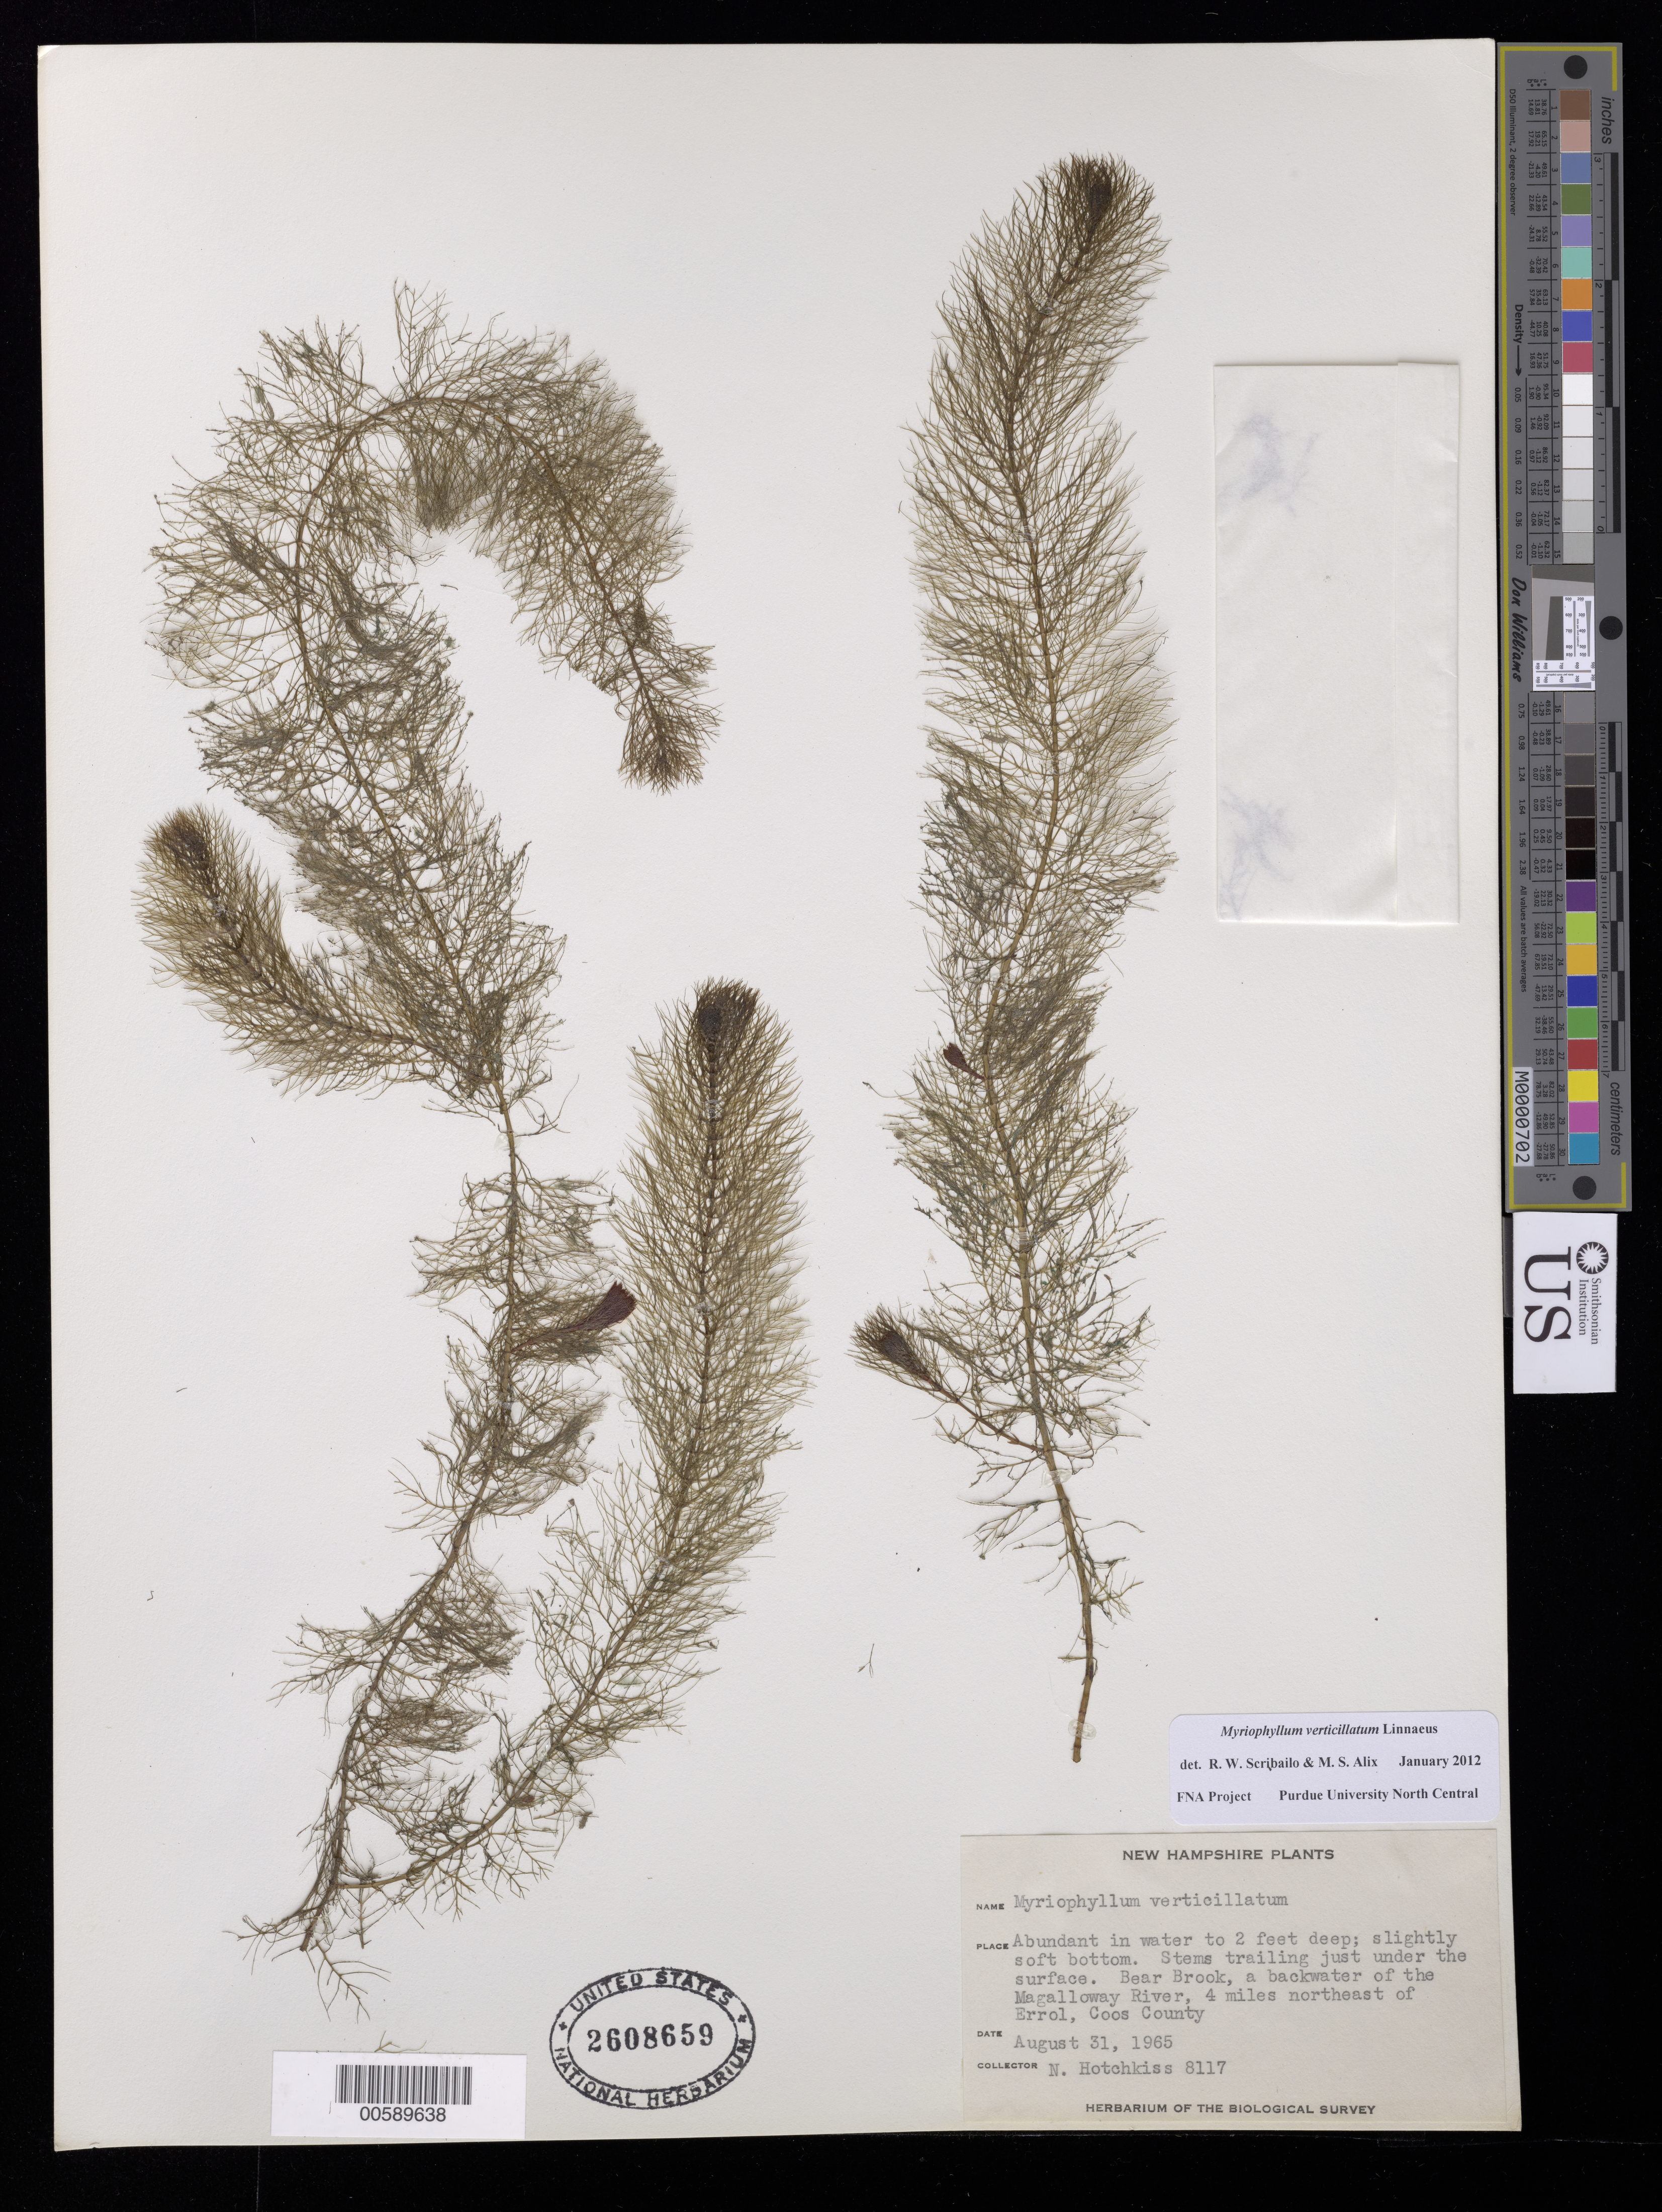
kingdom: Plantae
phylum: Tracheophyta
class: Magnoliopsida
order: Saxifragales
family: Haloragaceae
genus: Myriophyllum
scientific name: Myriophyllum verticillatum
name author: L.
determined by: Scribailo, R. W.; Alix, M. S.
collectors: N. Hotchkiss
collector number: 8117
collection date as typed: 31 Aug 1965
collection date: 1965-08-31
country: United States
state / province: New Hampshire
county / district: Coos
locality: Bear Brook, Magalloway River, NE of Errol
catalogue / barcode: US 2608659